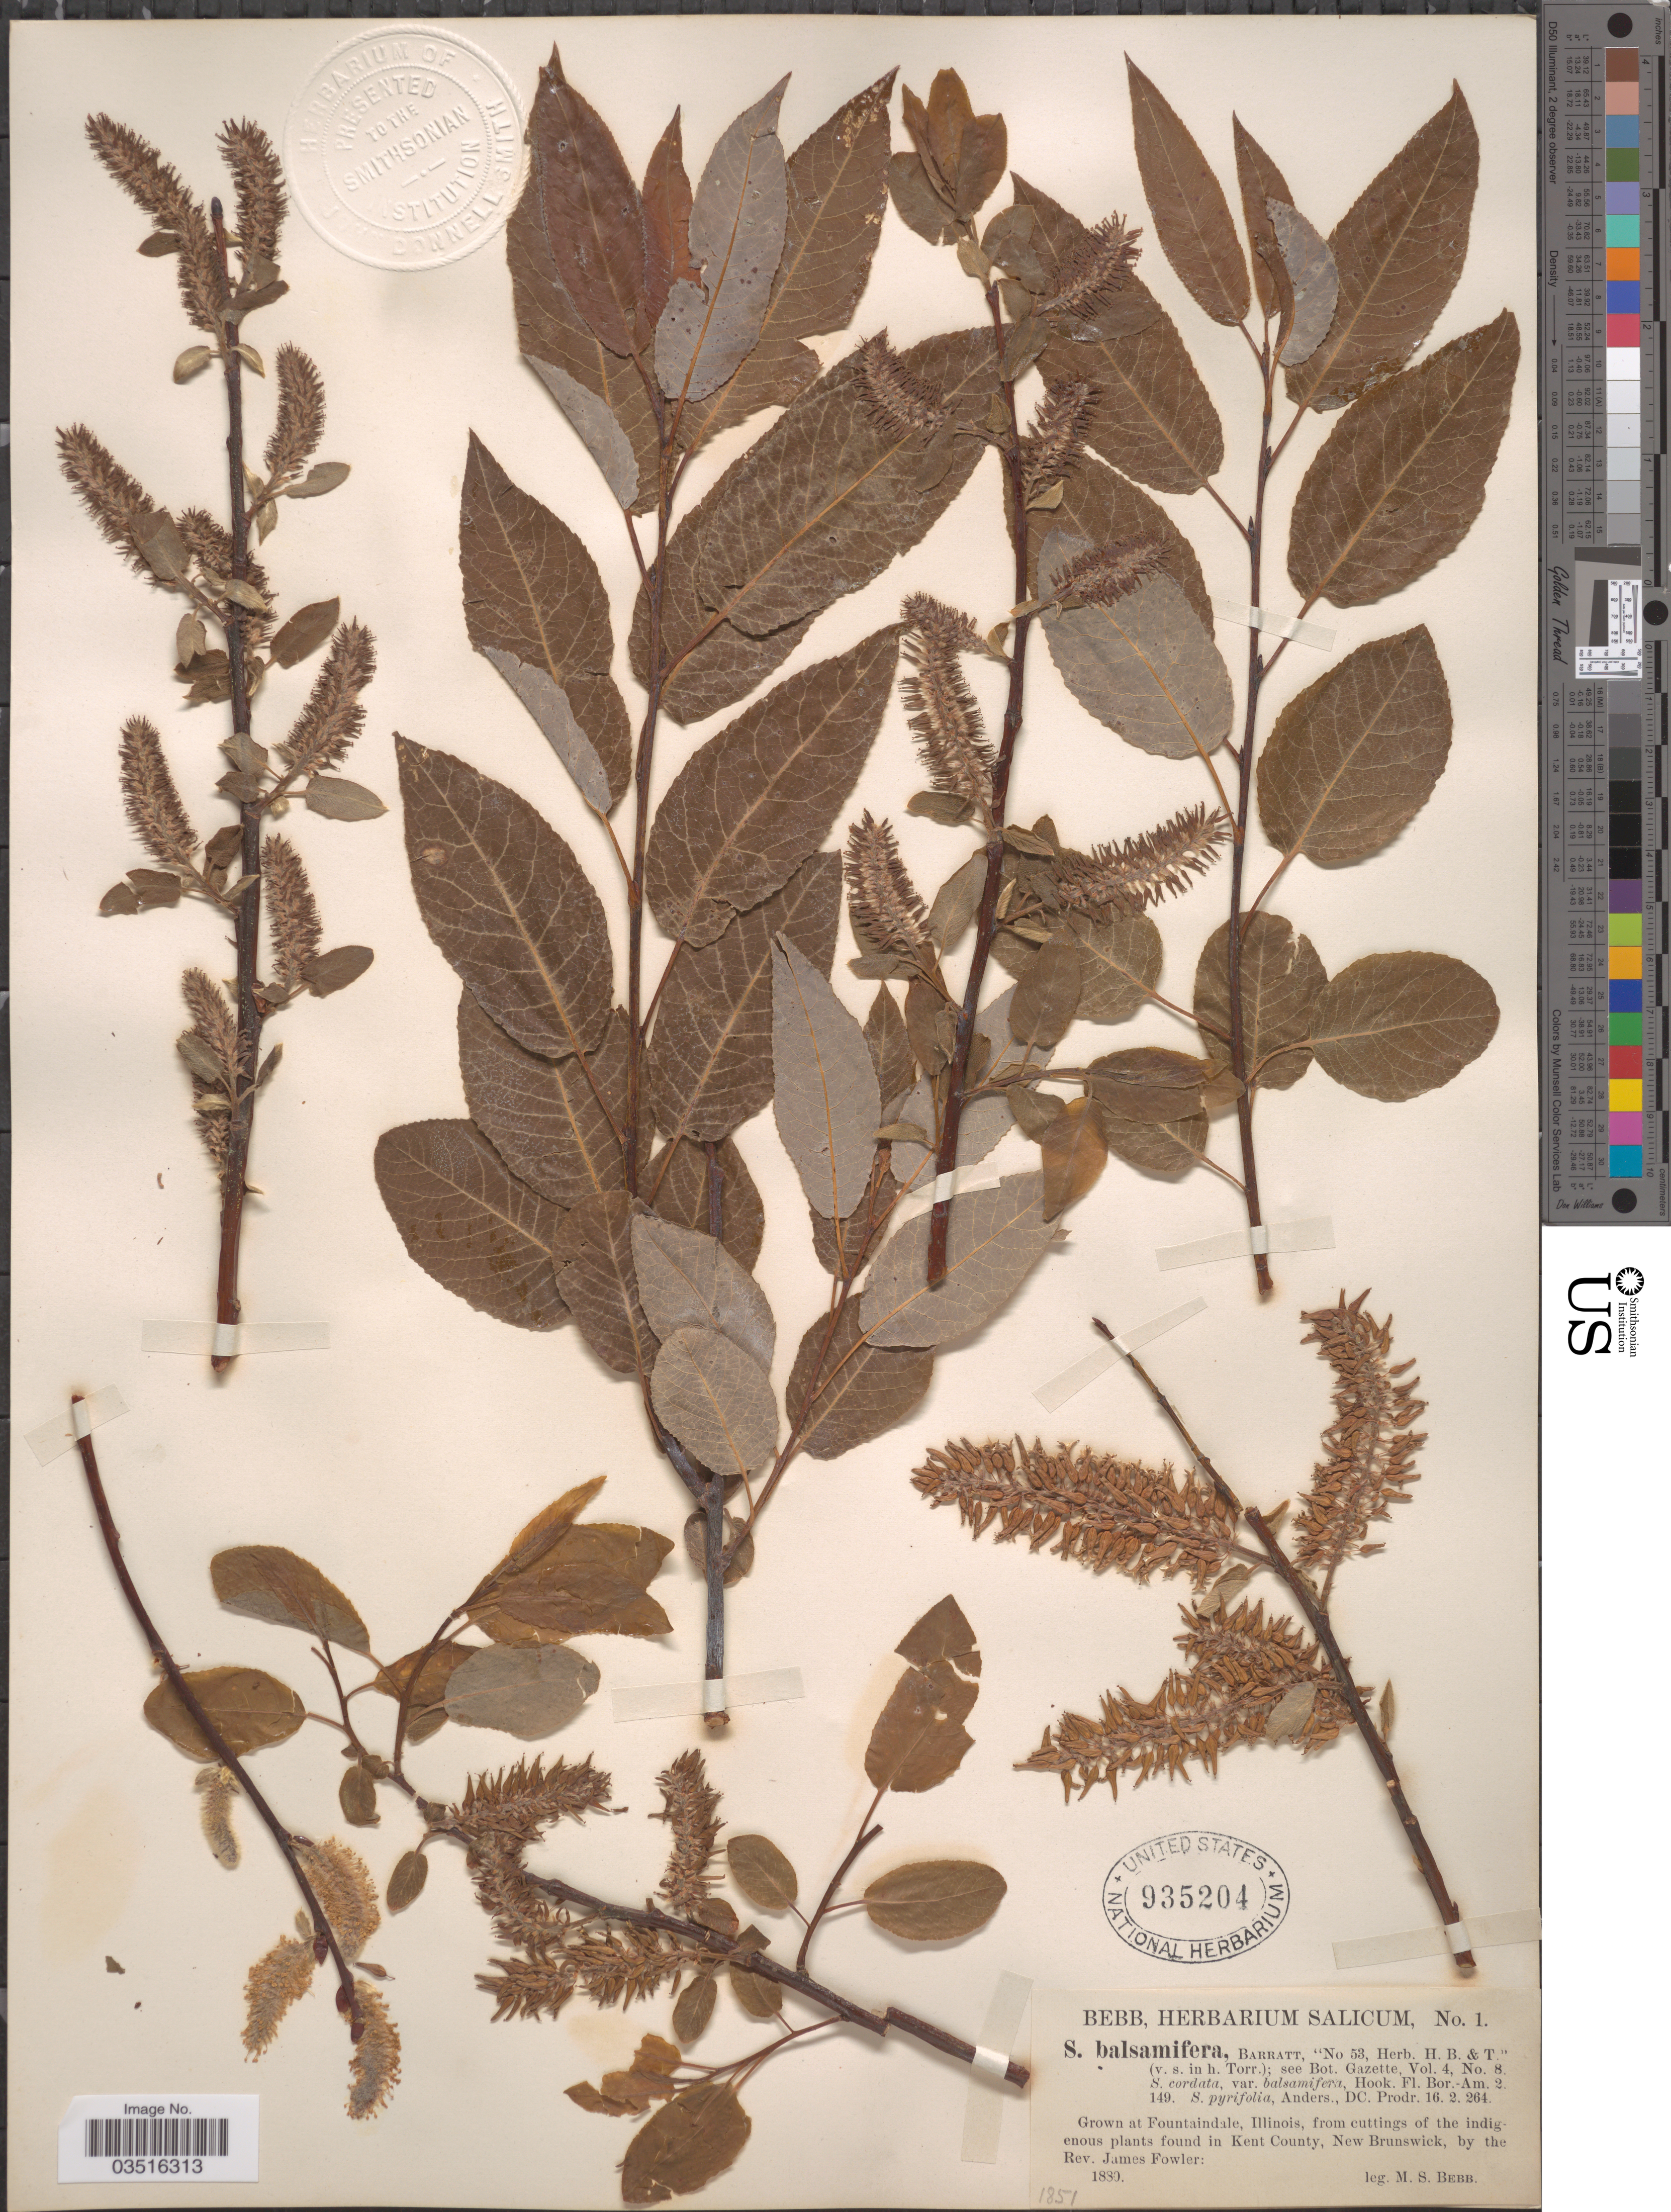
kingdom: Plantae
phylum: Tracheophyta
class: Magnoliopsida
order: Malpighiales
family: Salicaceae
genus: Salix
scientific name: Salix pyrifolia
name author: Ledeb.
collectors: J. P. Fowler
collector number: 1?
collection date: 1880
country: United States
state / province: Illinois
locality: Fountaindale.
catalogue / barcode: US 935204